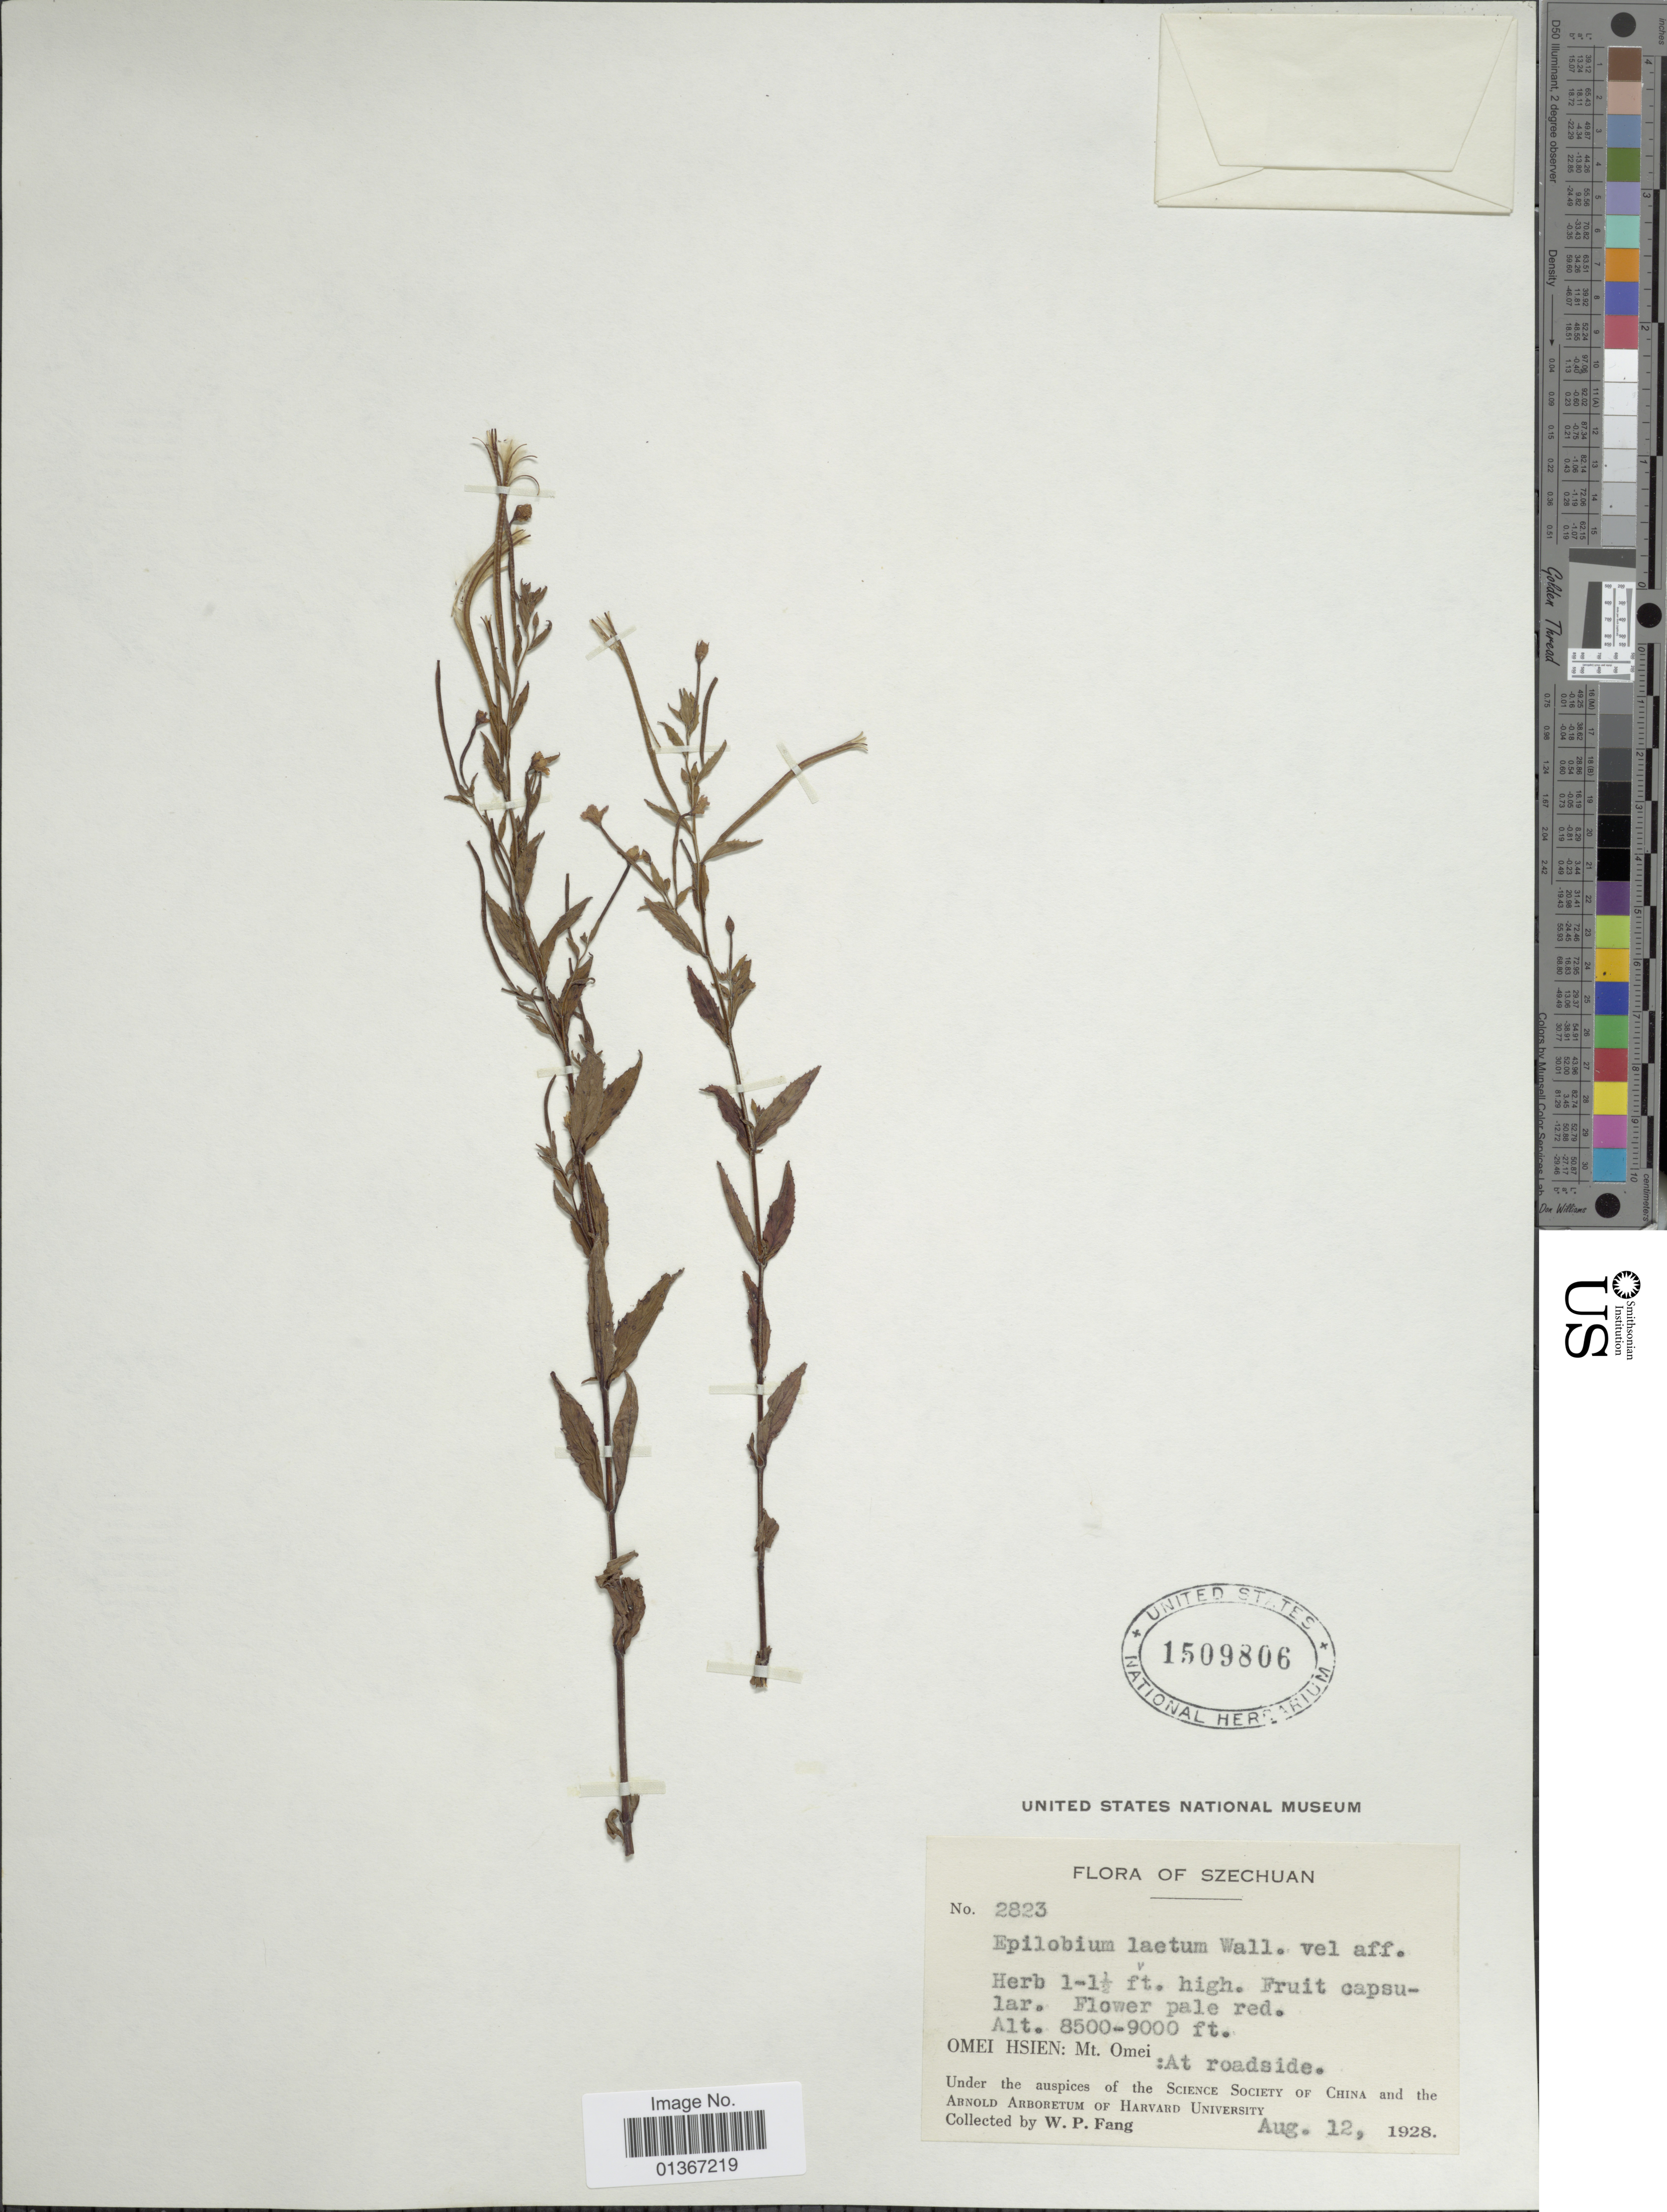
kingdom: Plantae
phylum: Tracheophyta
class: Magnoliopsida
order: Myrtales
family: Onagraceae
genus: Epilobium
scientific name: Epilobium amurense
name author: Hausskn.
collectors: W. P. Fang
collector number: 2823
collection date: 1928-08-12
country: China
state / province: Sichuan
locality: Szechuan. Omei Hsien: Mt. Omei: At roadside.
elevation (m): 2591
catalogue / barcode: US 1509806